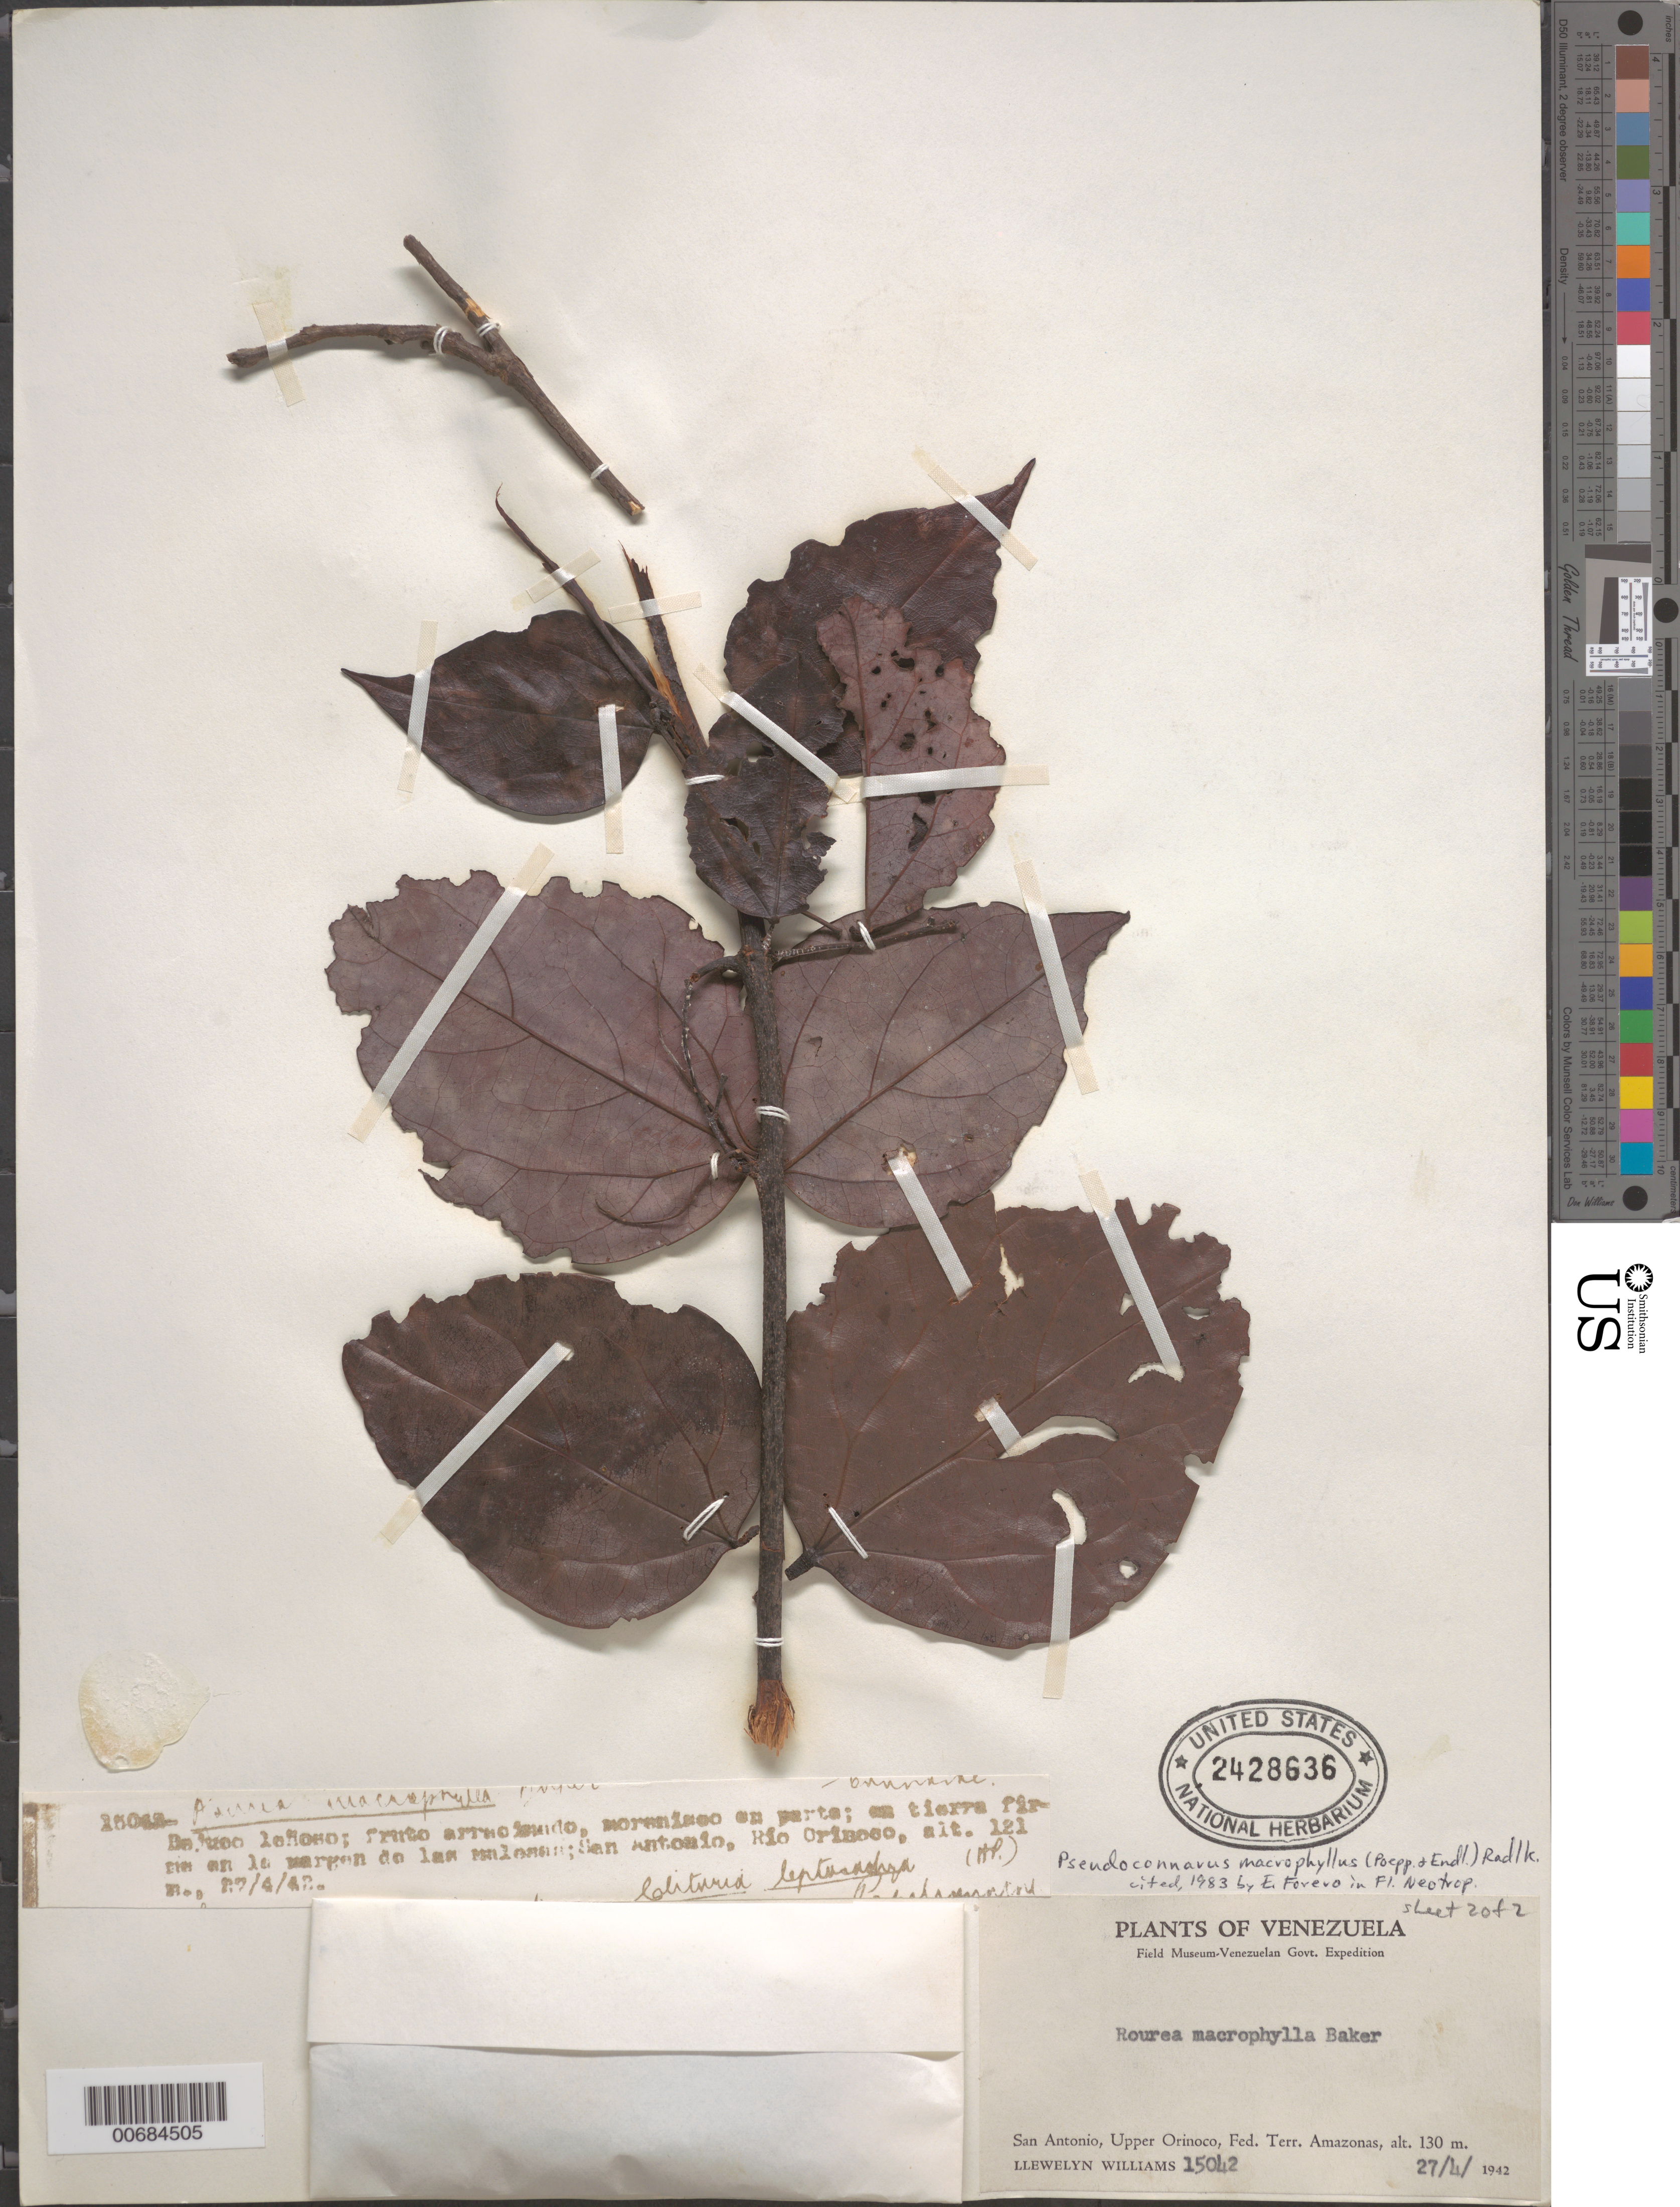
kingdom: Plantae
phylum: Tracheophyta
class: Magnoliopsida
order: Oxalidales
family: Connaraceae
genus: Pseudoconnarus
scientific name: Pseudoconnarus macrophyllus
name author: (Poepp.) Radlk.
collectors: Ll. Williams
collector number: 15042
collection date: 1942-04-27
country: Venezuela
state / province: Amazonas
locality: San Antonio, Upper Orinoco, Fed. Terr. Amazonas.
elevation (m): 130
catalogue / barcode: US 2428636